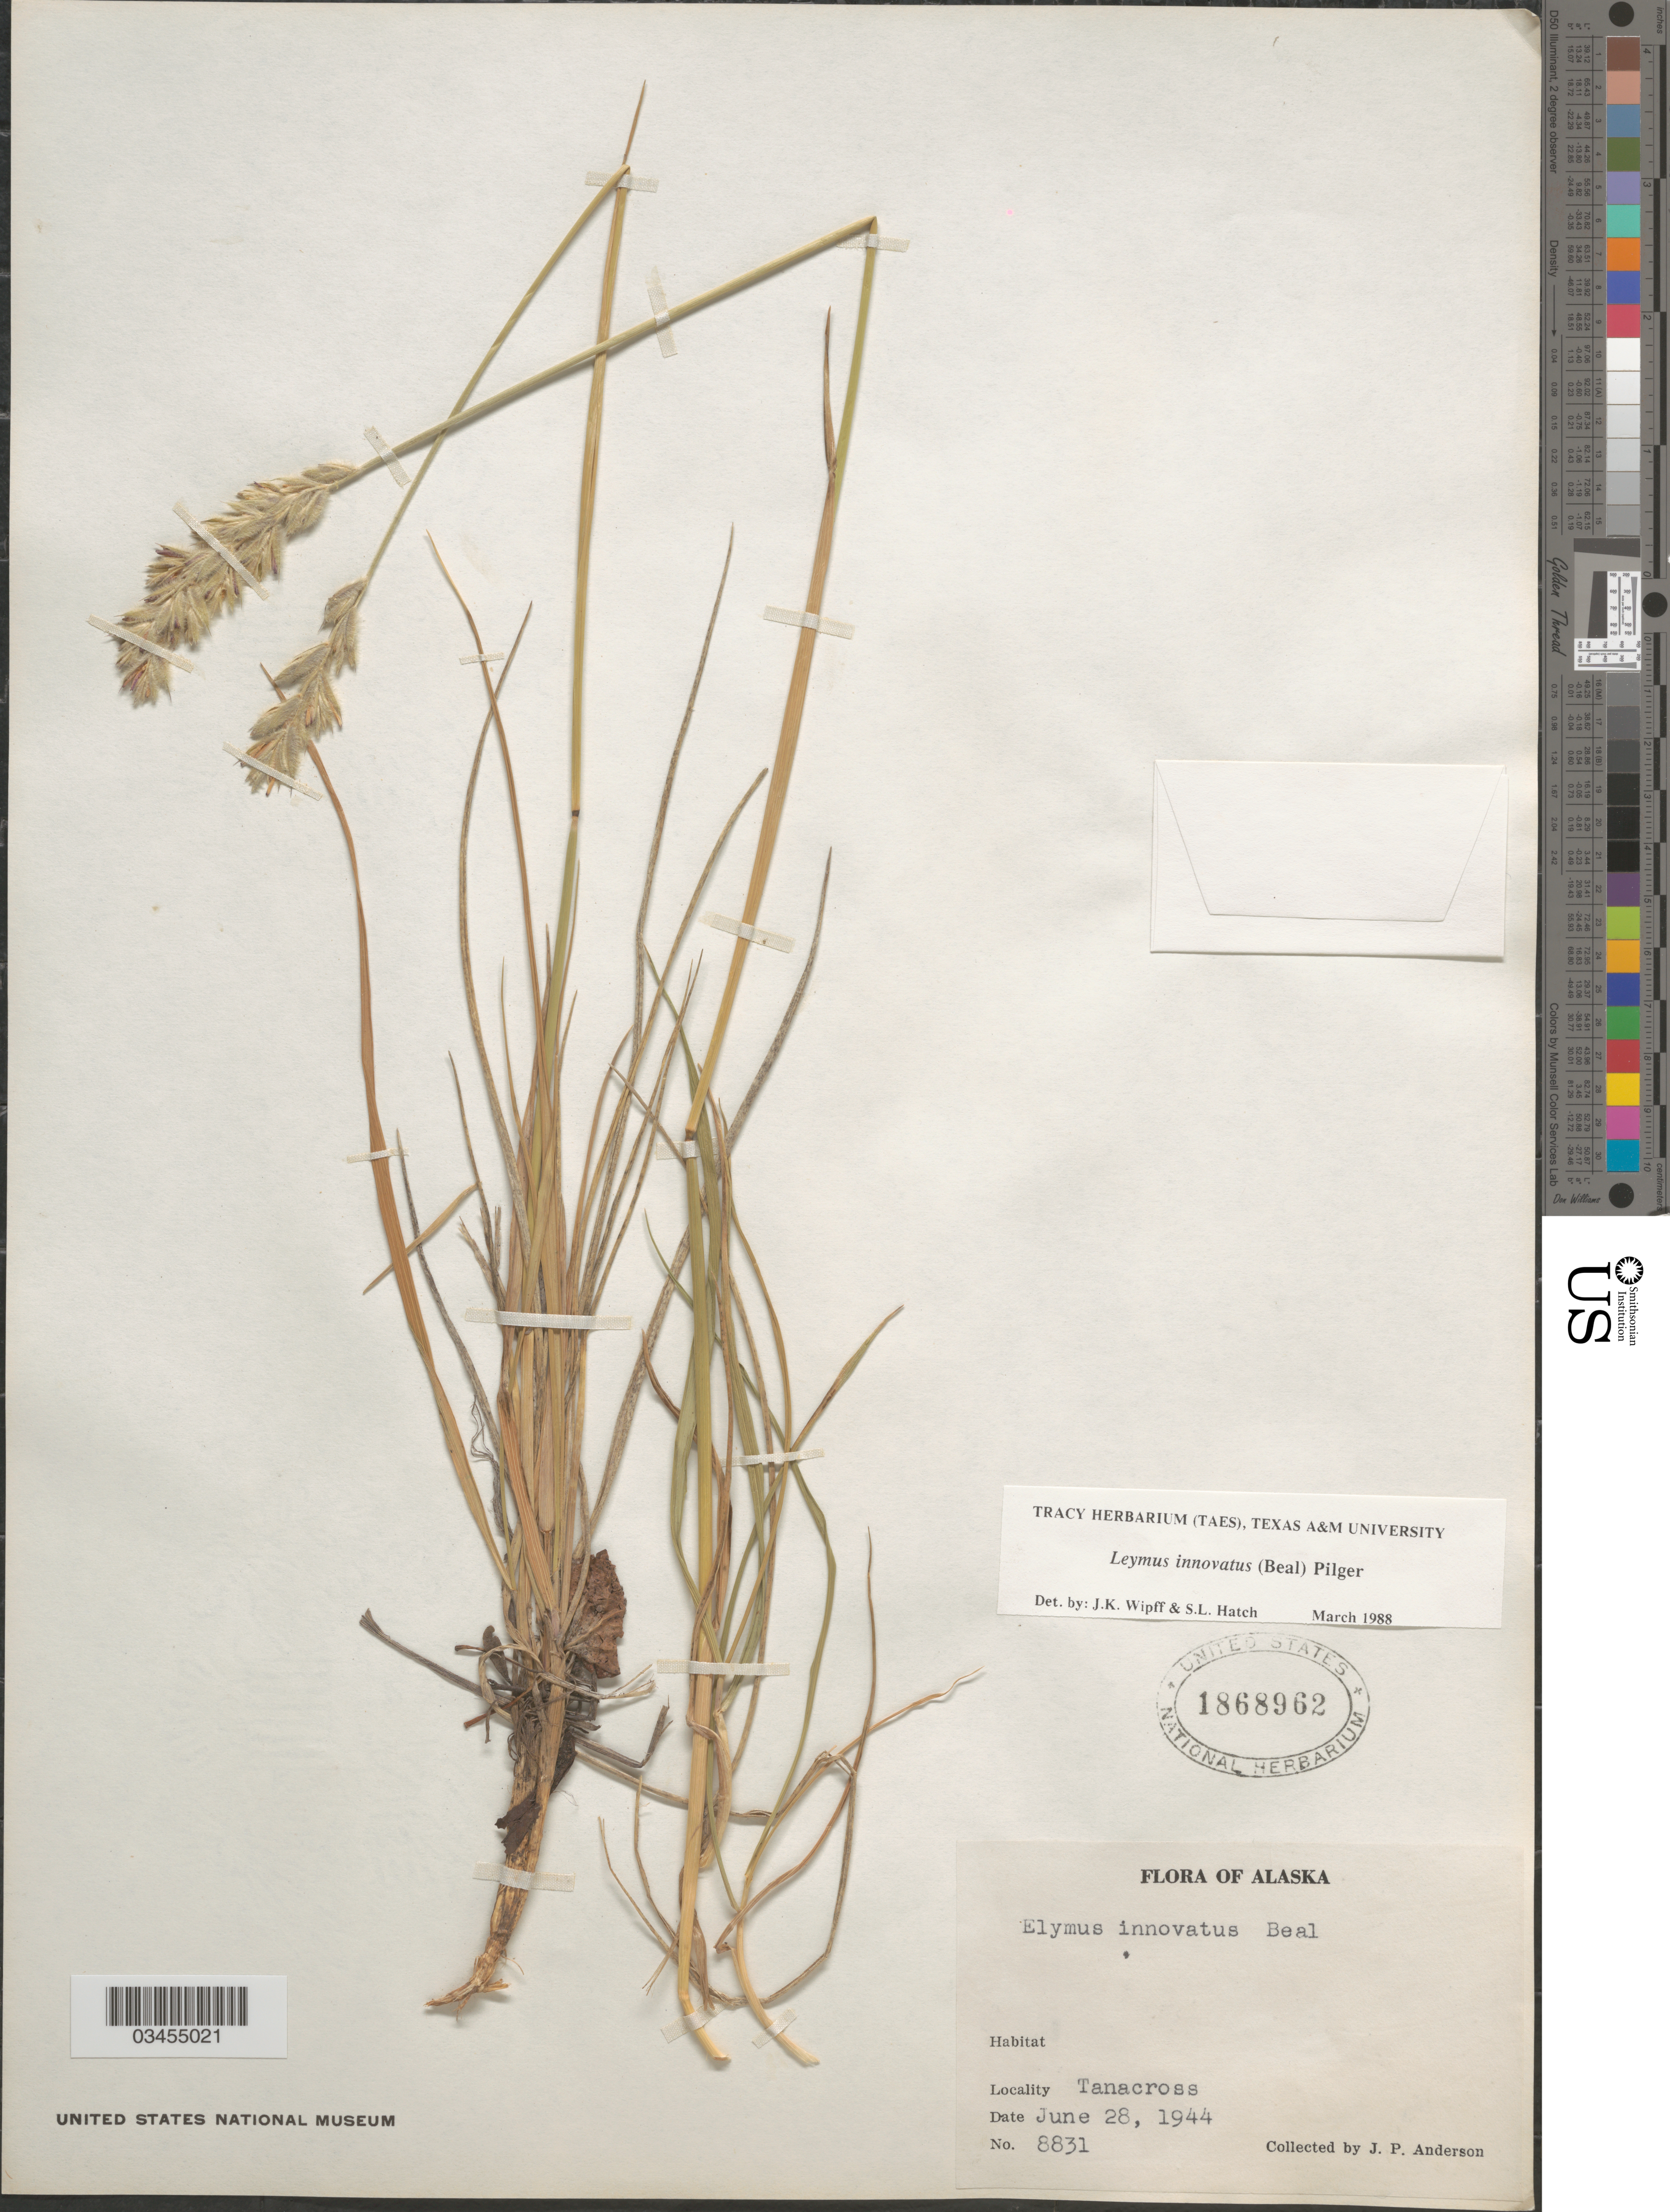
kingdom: Plantae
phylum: Tracheophyta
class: Liliopsida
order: Poales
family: Poaceae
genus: Leymus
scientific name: Leymus innovatus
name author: (W.J. Beal) Pilg.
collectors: J. P. Anderson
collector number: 8831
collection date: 1944-06-28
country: United States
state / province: Alaska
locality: Tanacross.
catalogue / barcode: US 1868962